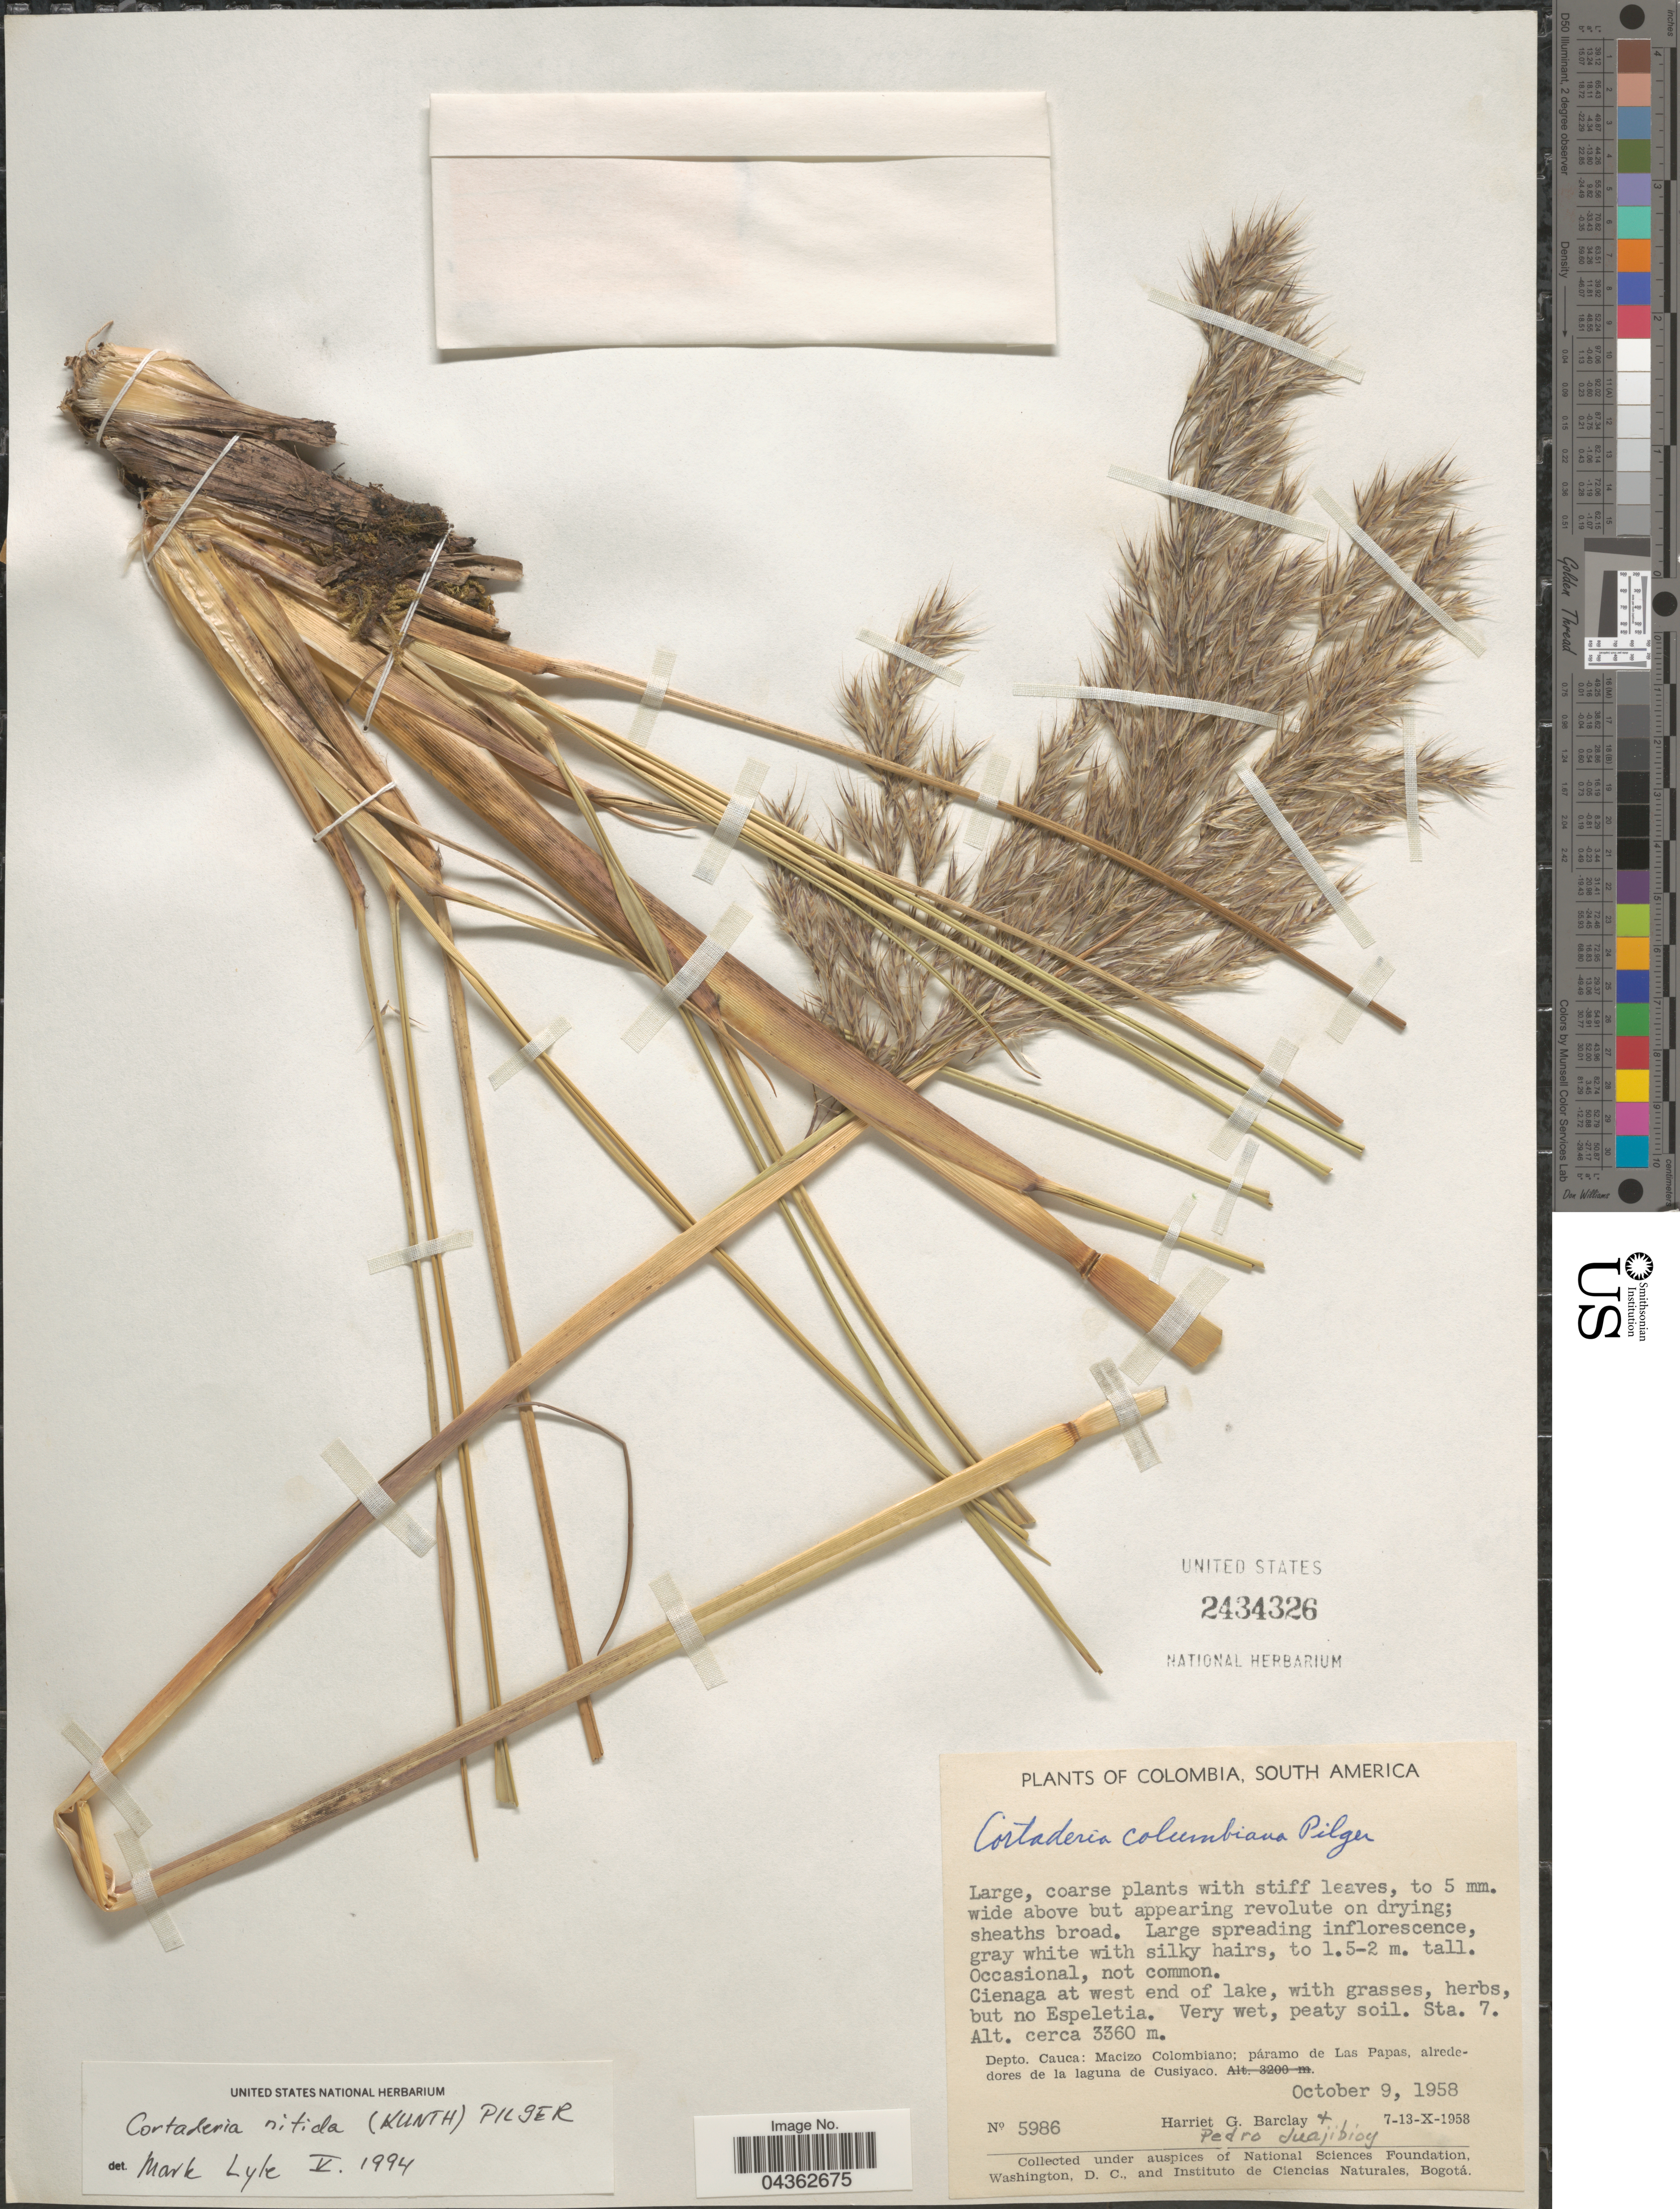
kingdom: Plantae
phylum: Tracheophyta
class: Liliopsida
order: Poales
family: Poaceae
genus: Cortaderia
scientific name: Cortaderia nitida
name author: (Kunth) Pilg.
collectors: H. G. Barclay & P. Juajibioy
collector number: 5986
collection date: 1958-10-09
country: Colombia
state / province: Cauca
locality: Cienaga at west end of lake. Sta. 7. Depto. Cauca: Macizo Colombiano; páramo de Las Papas, alrededores de la laguna de Cusiyaco.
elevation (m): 3360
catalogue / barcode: US 2434326